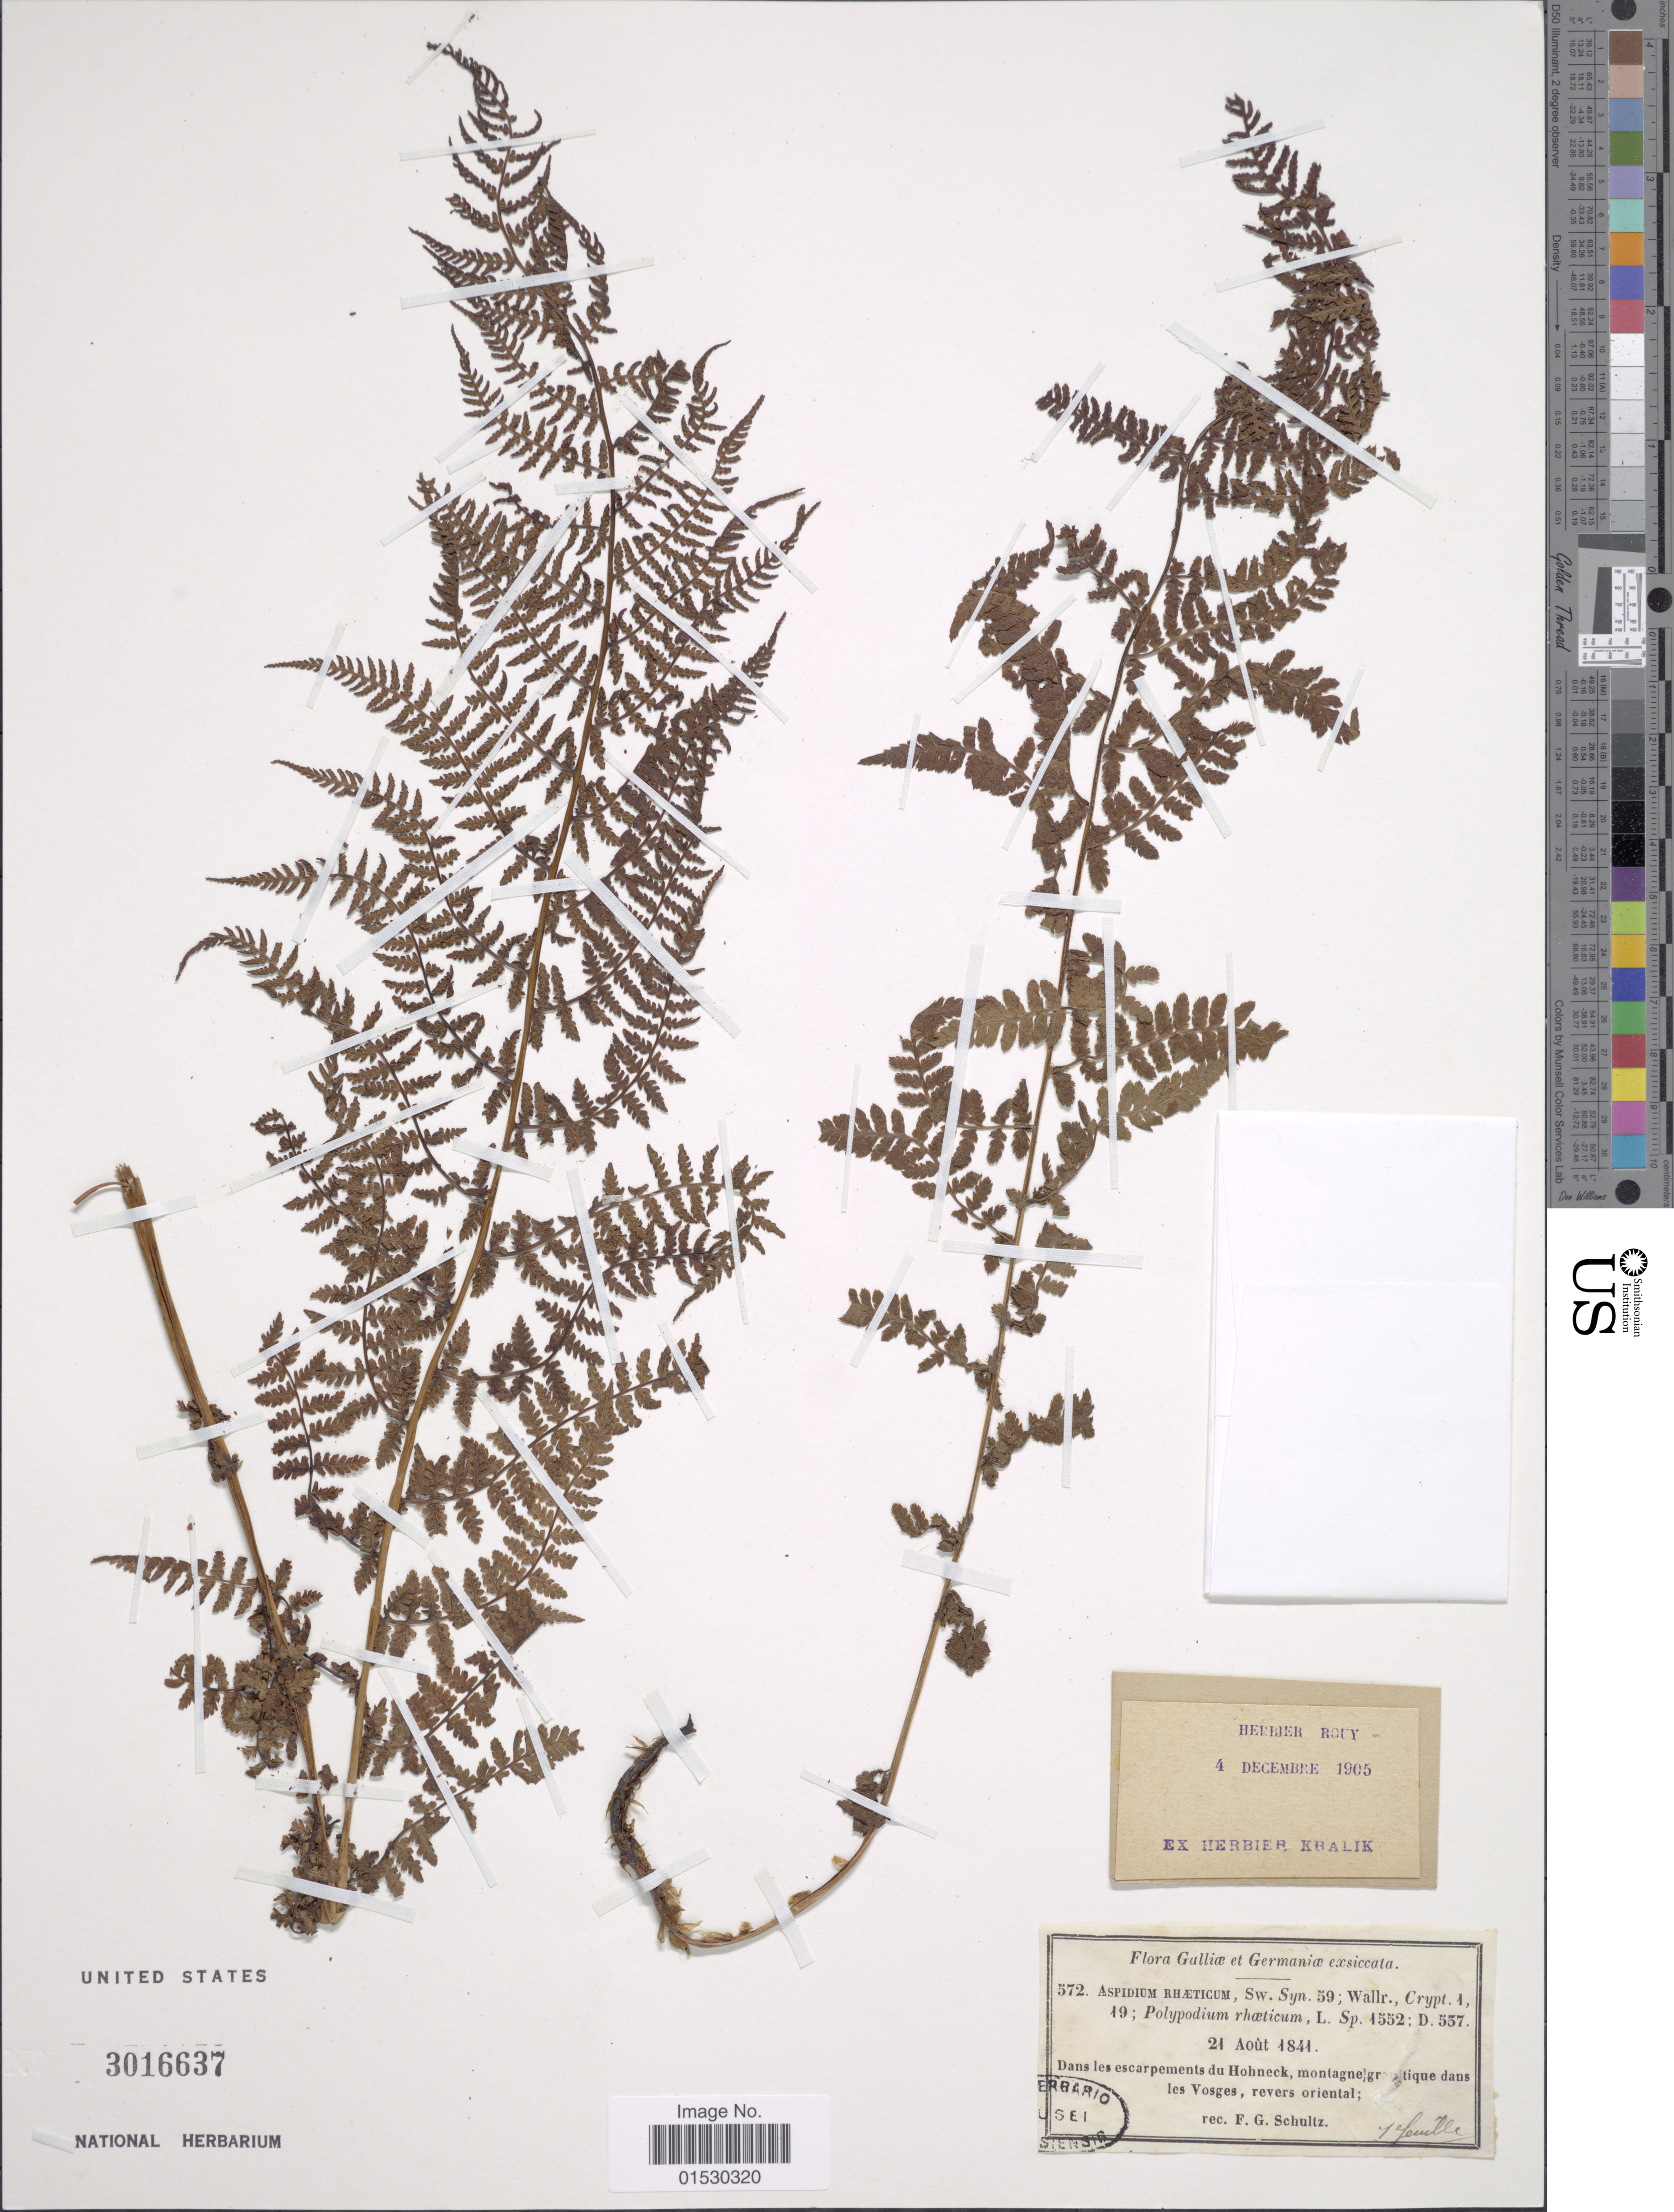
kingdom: Plantae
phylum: Tracheophyta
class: Polypodiopsida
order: Polypodiales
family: Athyriaceae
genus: Athyrium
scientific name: Athyrium filix-femina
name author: (L.) Roth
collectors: F. Schultz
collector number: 572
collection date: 1841-08-21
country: Germany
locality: Gulliae et Germaniae, Dans les escarpements du Hohneck, montagnegrautique dans les Vosges, revers oriental [interpreted]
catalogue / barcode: US 3016637